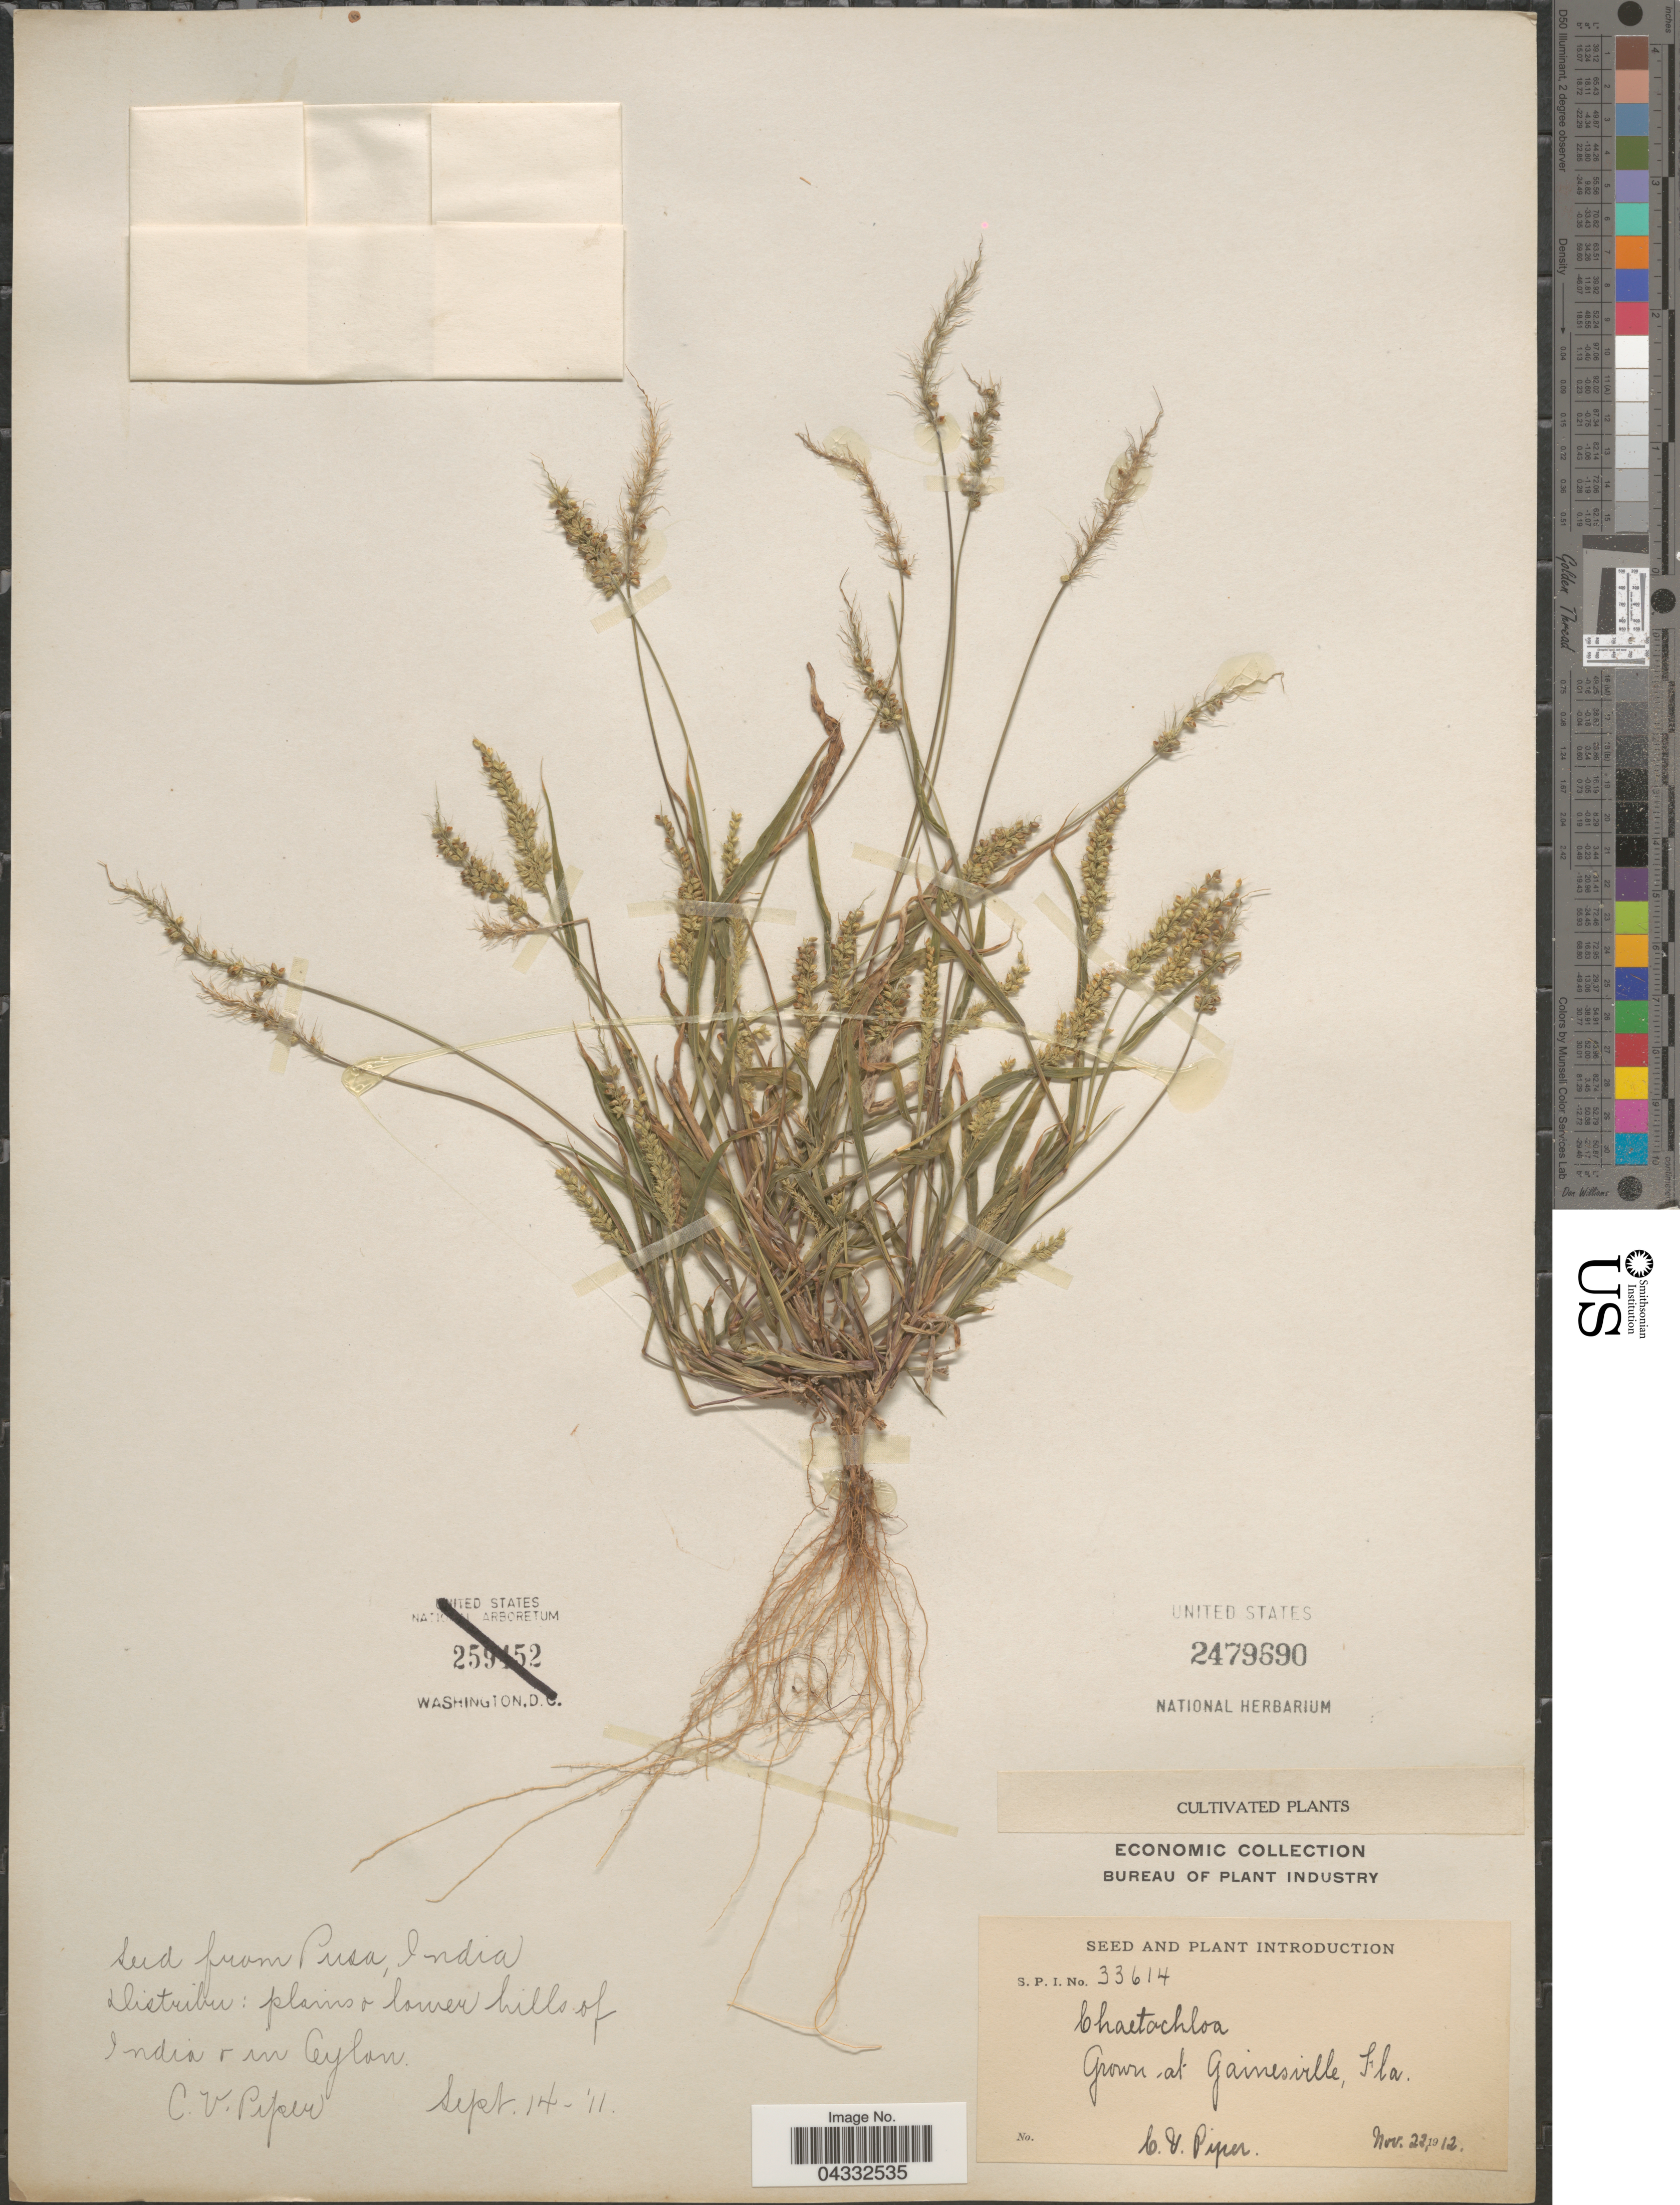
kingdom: Plantae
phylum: Tracheophyta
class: Liliopsida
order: Poales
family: Poaceae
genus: Setaria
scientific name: Setaria sp.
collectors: C. V. Piper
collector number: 33614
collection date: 1912-11-22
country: United States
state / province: Florida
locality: Gainesville.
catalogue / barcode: US 2479690